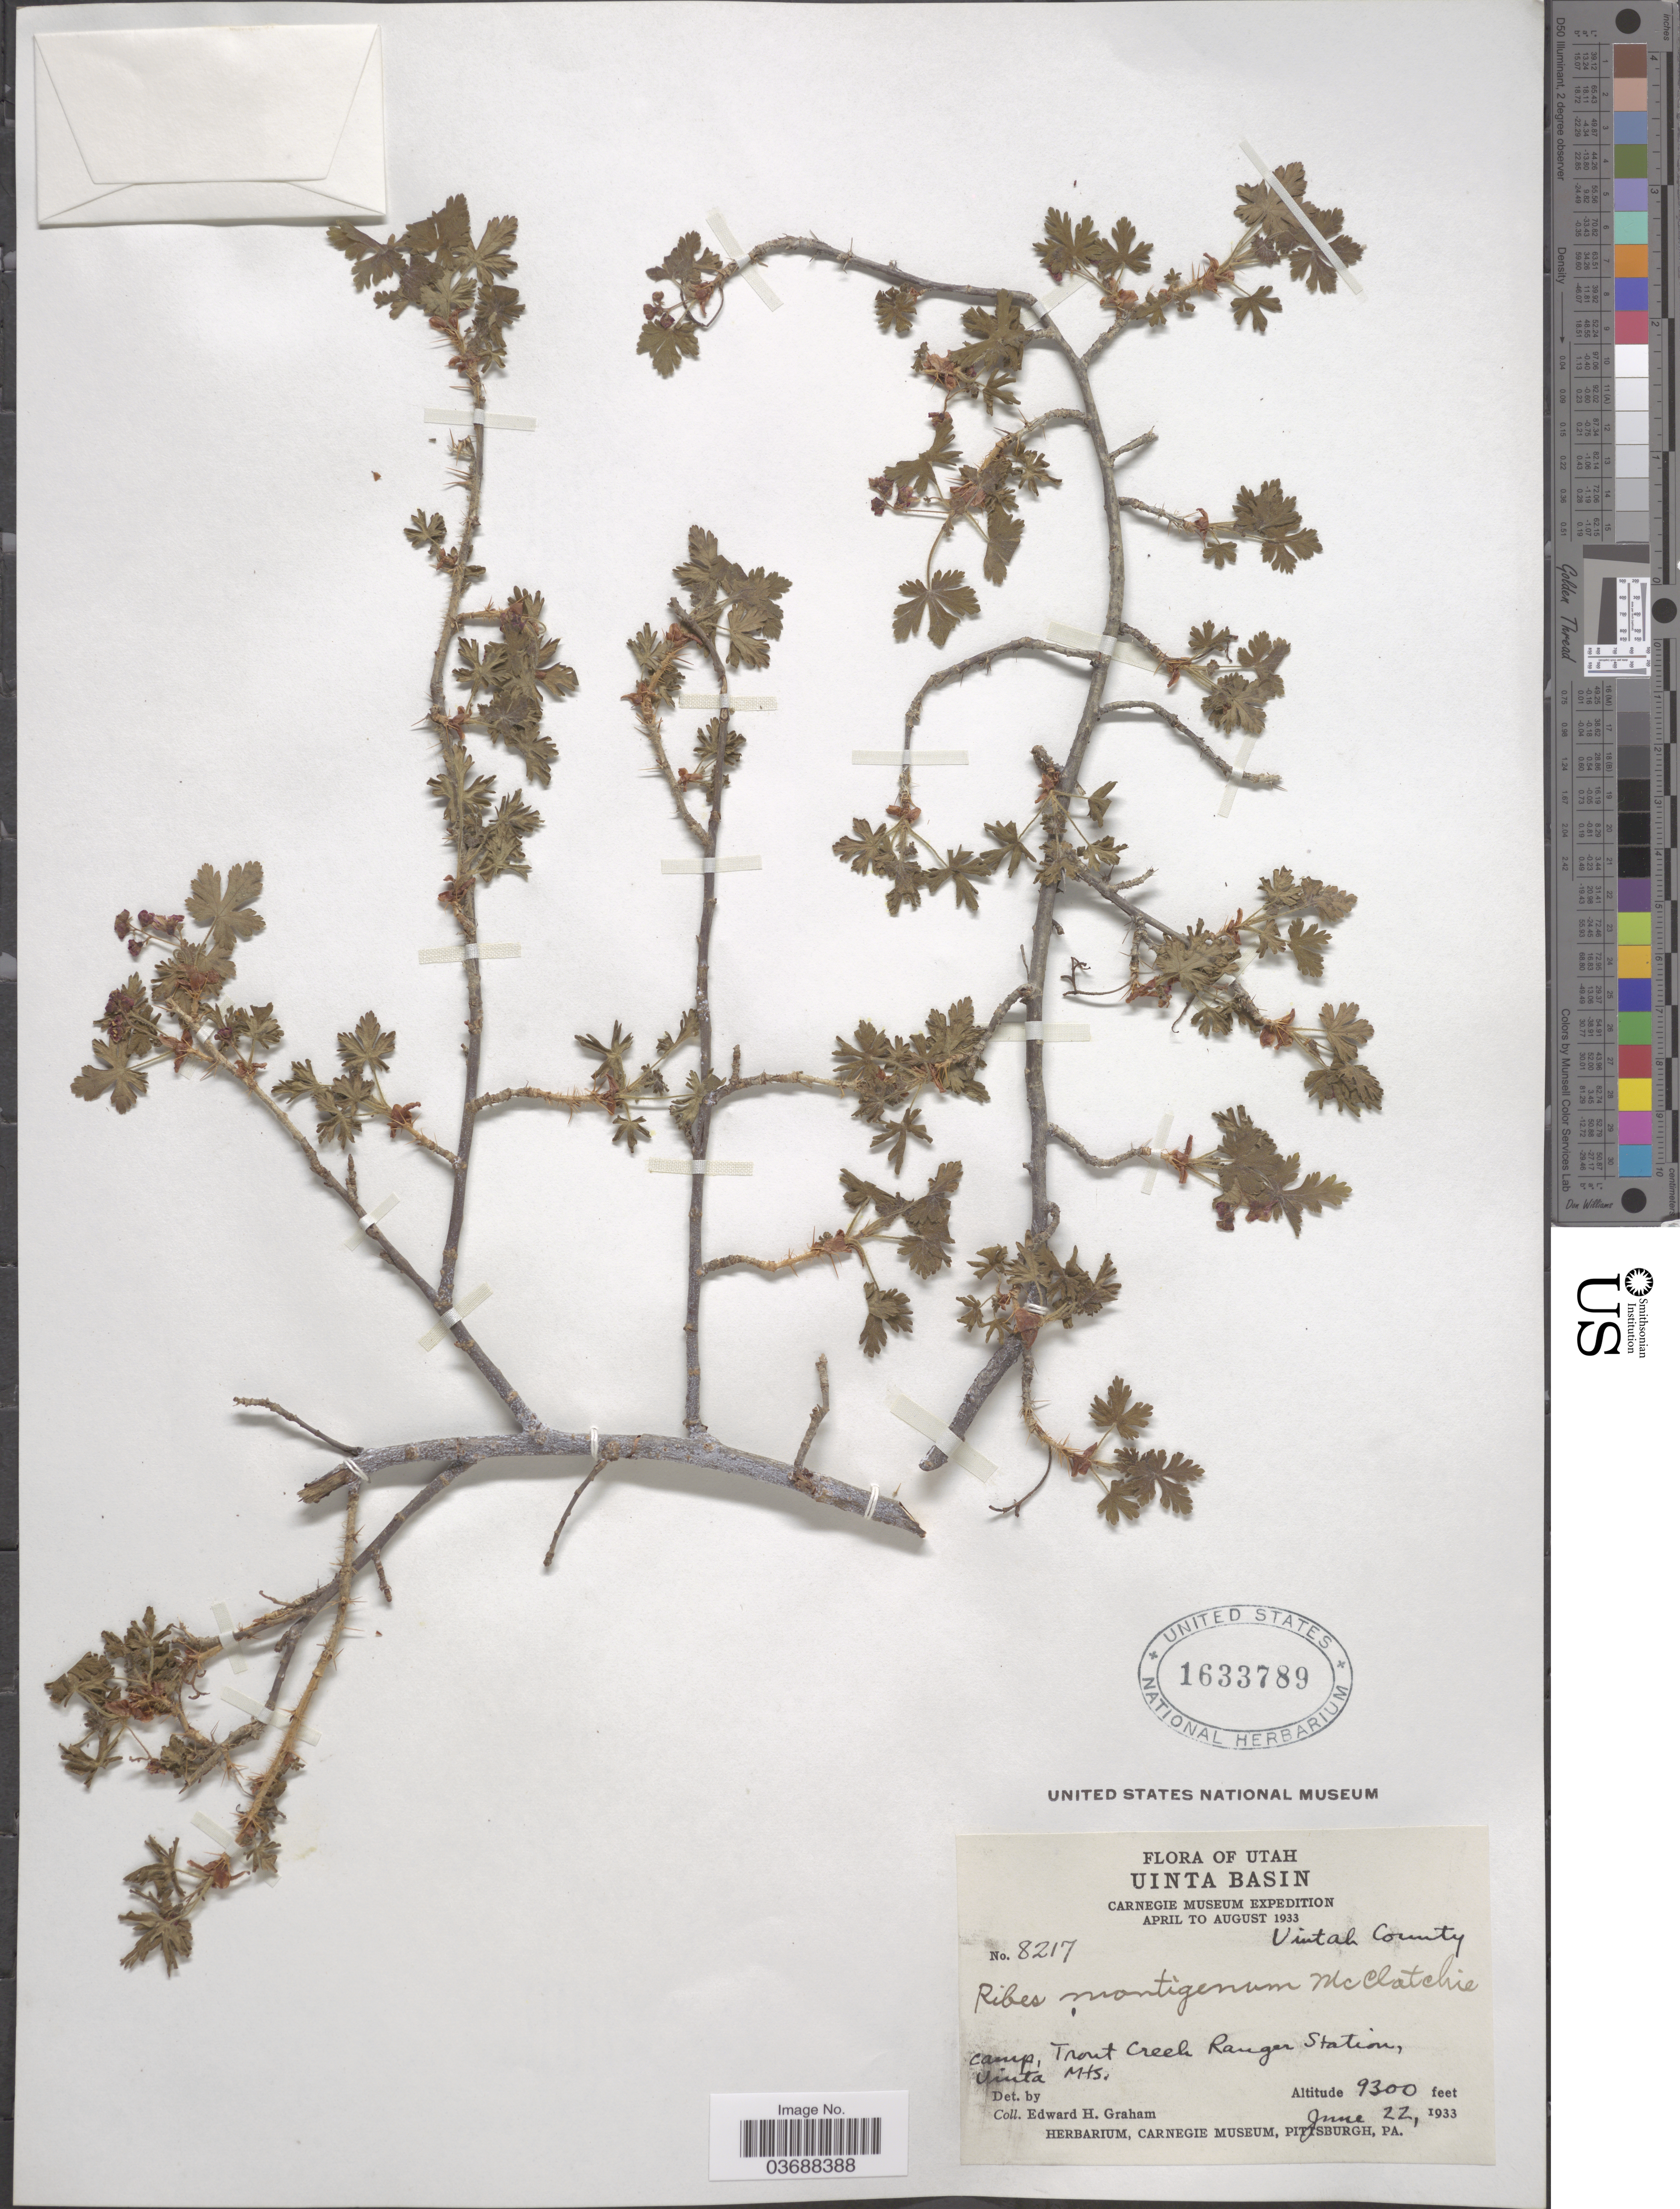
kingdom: Plantae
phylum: Tracheophyta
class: Magnoliopsida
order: Saxifragales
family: Grossulariaceae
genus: Ribes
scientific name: Ribes montigenum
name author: McClatchie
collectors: E. H. Graham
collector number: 8217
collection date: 1933-06-22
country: United States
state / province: Utah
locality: Uinta Basin. Uintah County. Camp, Trout Creek Ranger Station, Uinta Mts.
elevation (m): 2835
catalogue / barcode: US 1633789